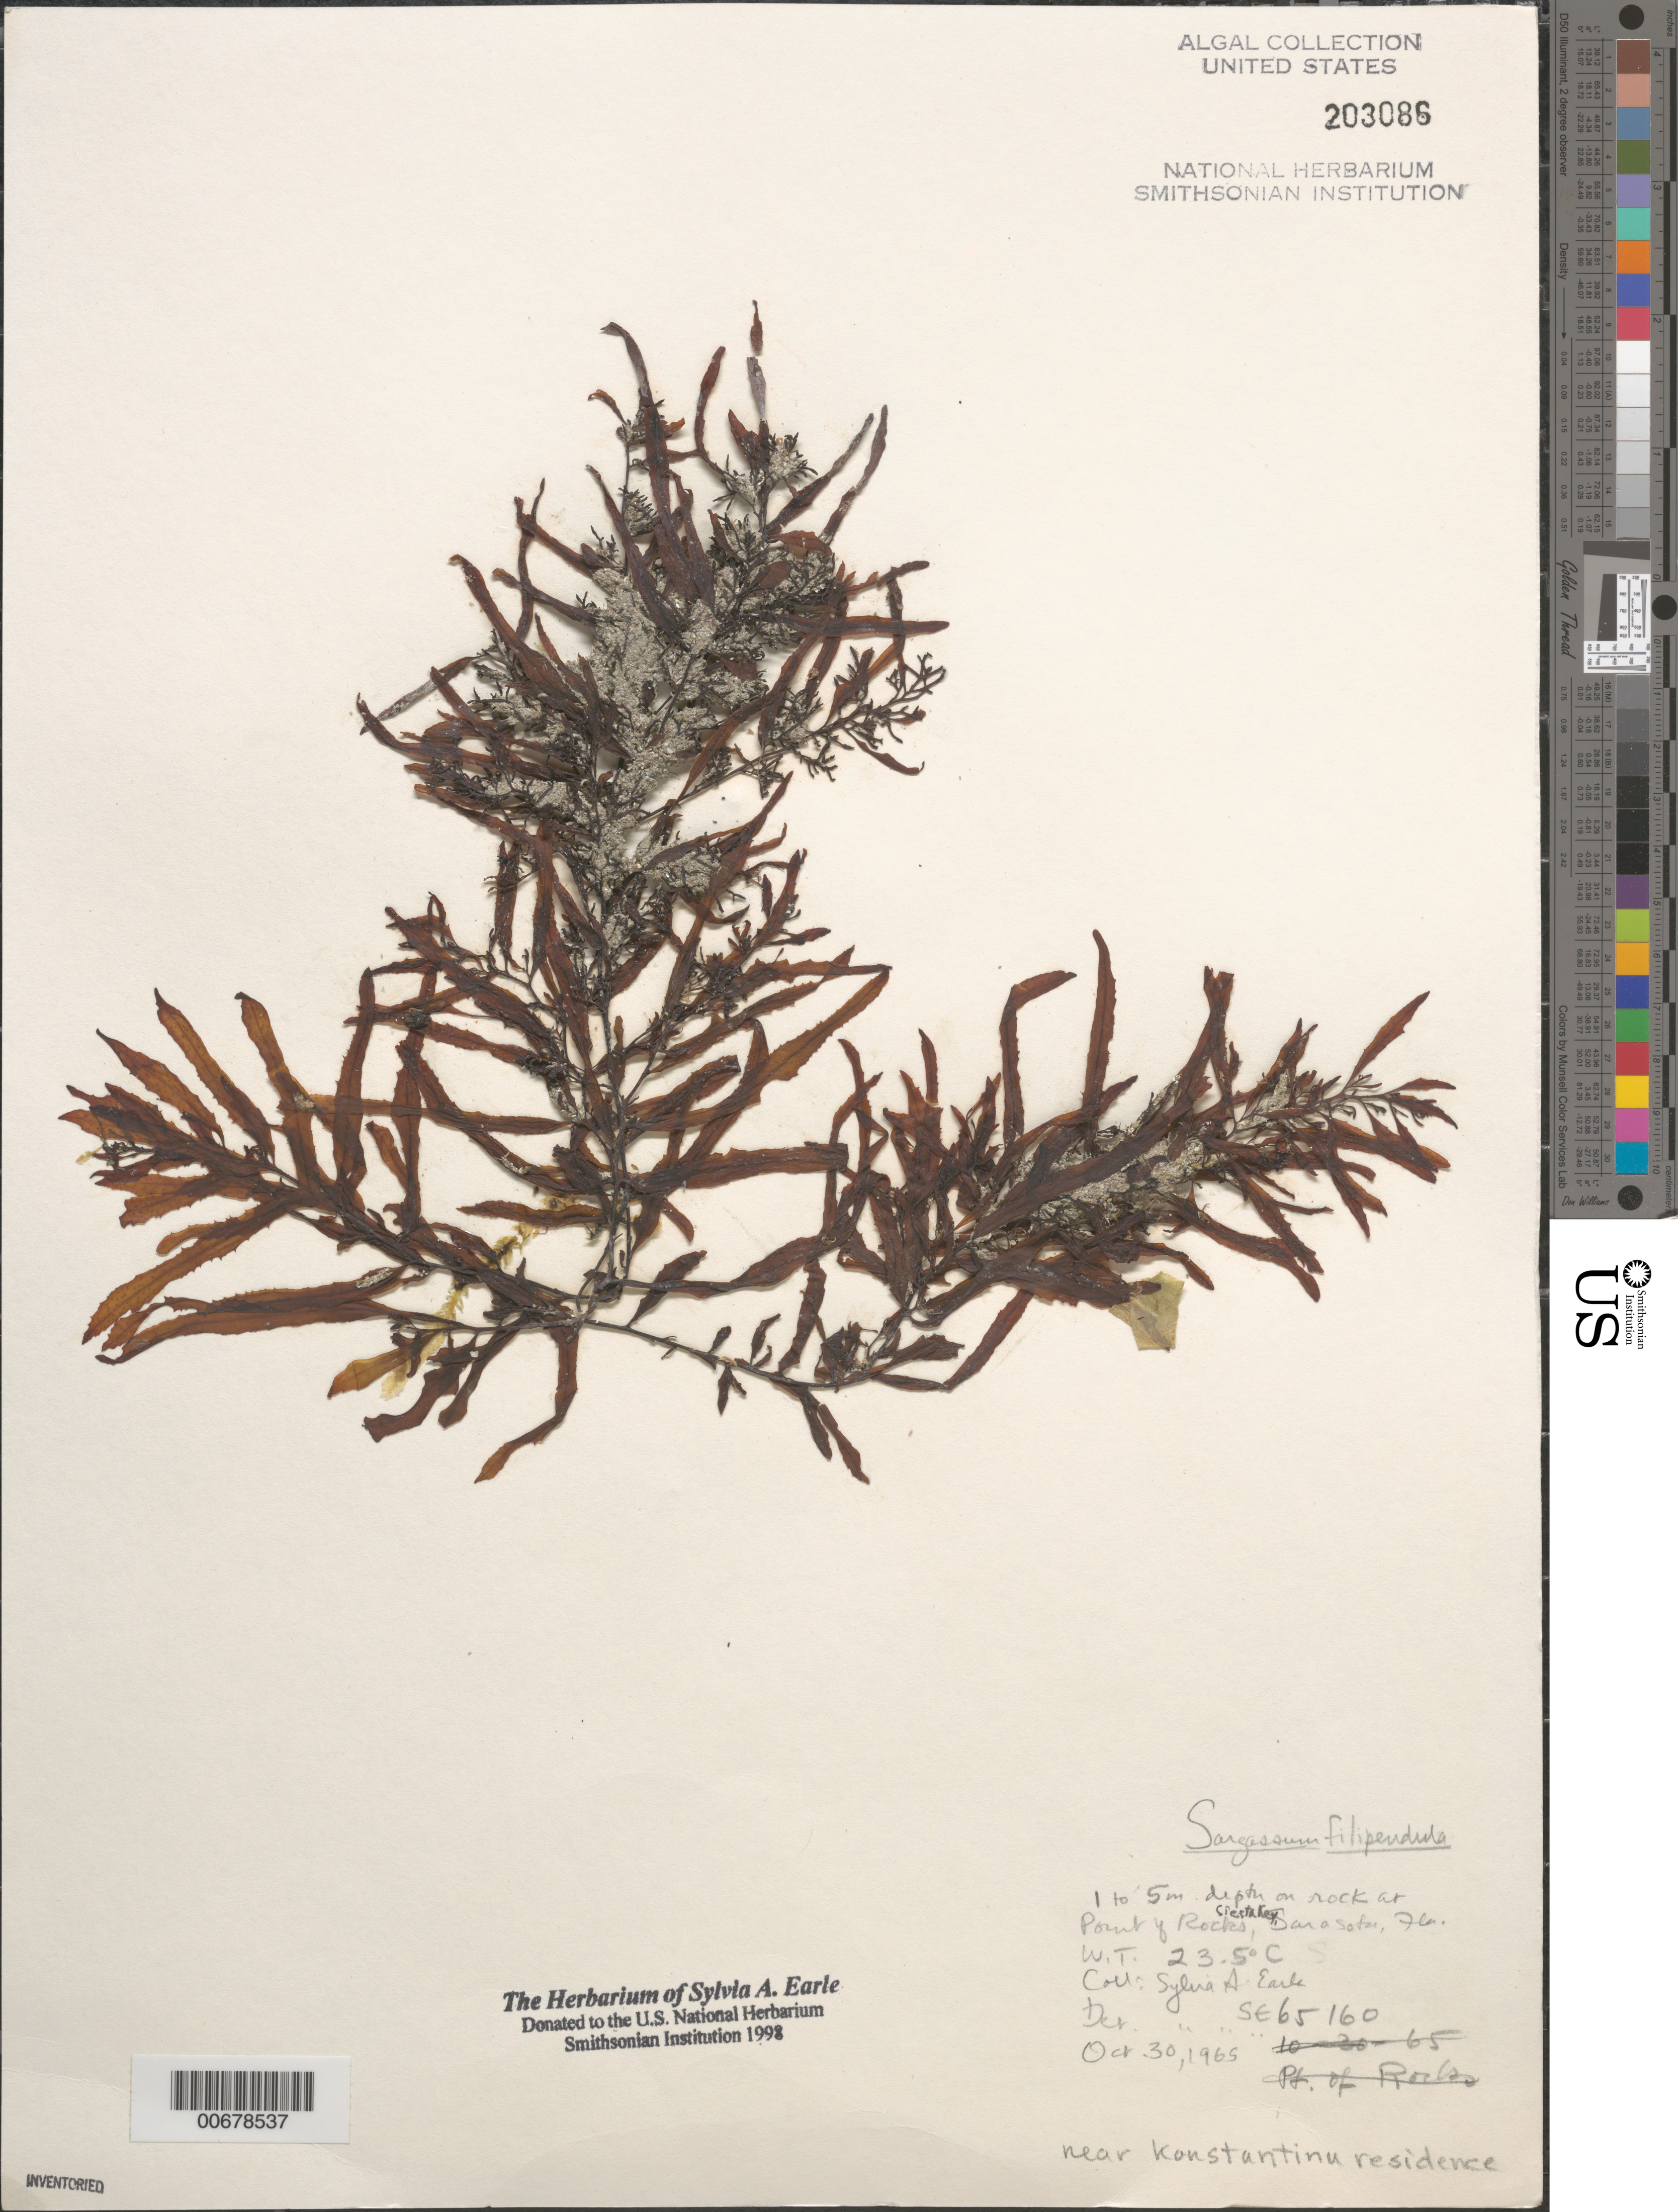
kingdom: Chromista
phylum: Ochrophyta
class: Phaeophyceae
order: Fucales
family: Sargassaceae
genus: Sargassum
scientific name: Sargassum filipendula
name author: C. Agardh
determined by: Earle, S. A.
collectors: S. A. Earle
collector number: SE 65160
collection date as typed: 30 Oct 1965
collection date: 1965-10-30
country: United States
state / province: Florida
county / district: Sarasota County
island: Siesta Key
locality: Point of Rocks near Konstantinu residence, Sarasota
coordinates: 27 14.6'N, 82 32.1'W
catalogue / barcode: US 203086